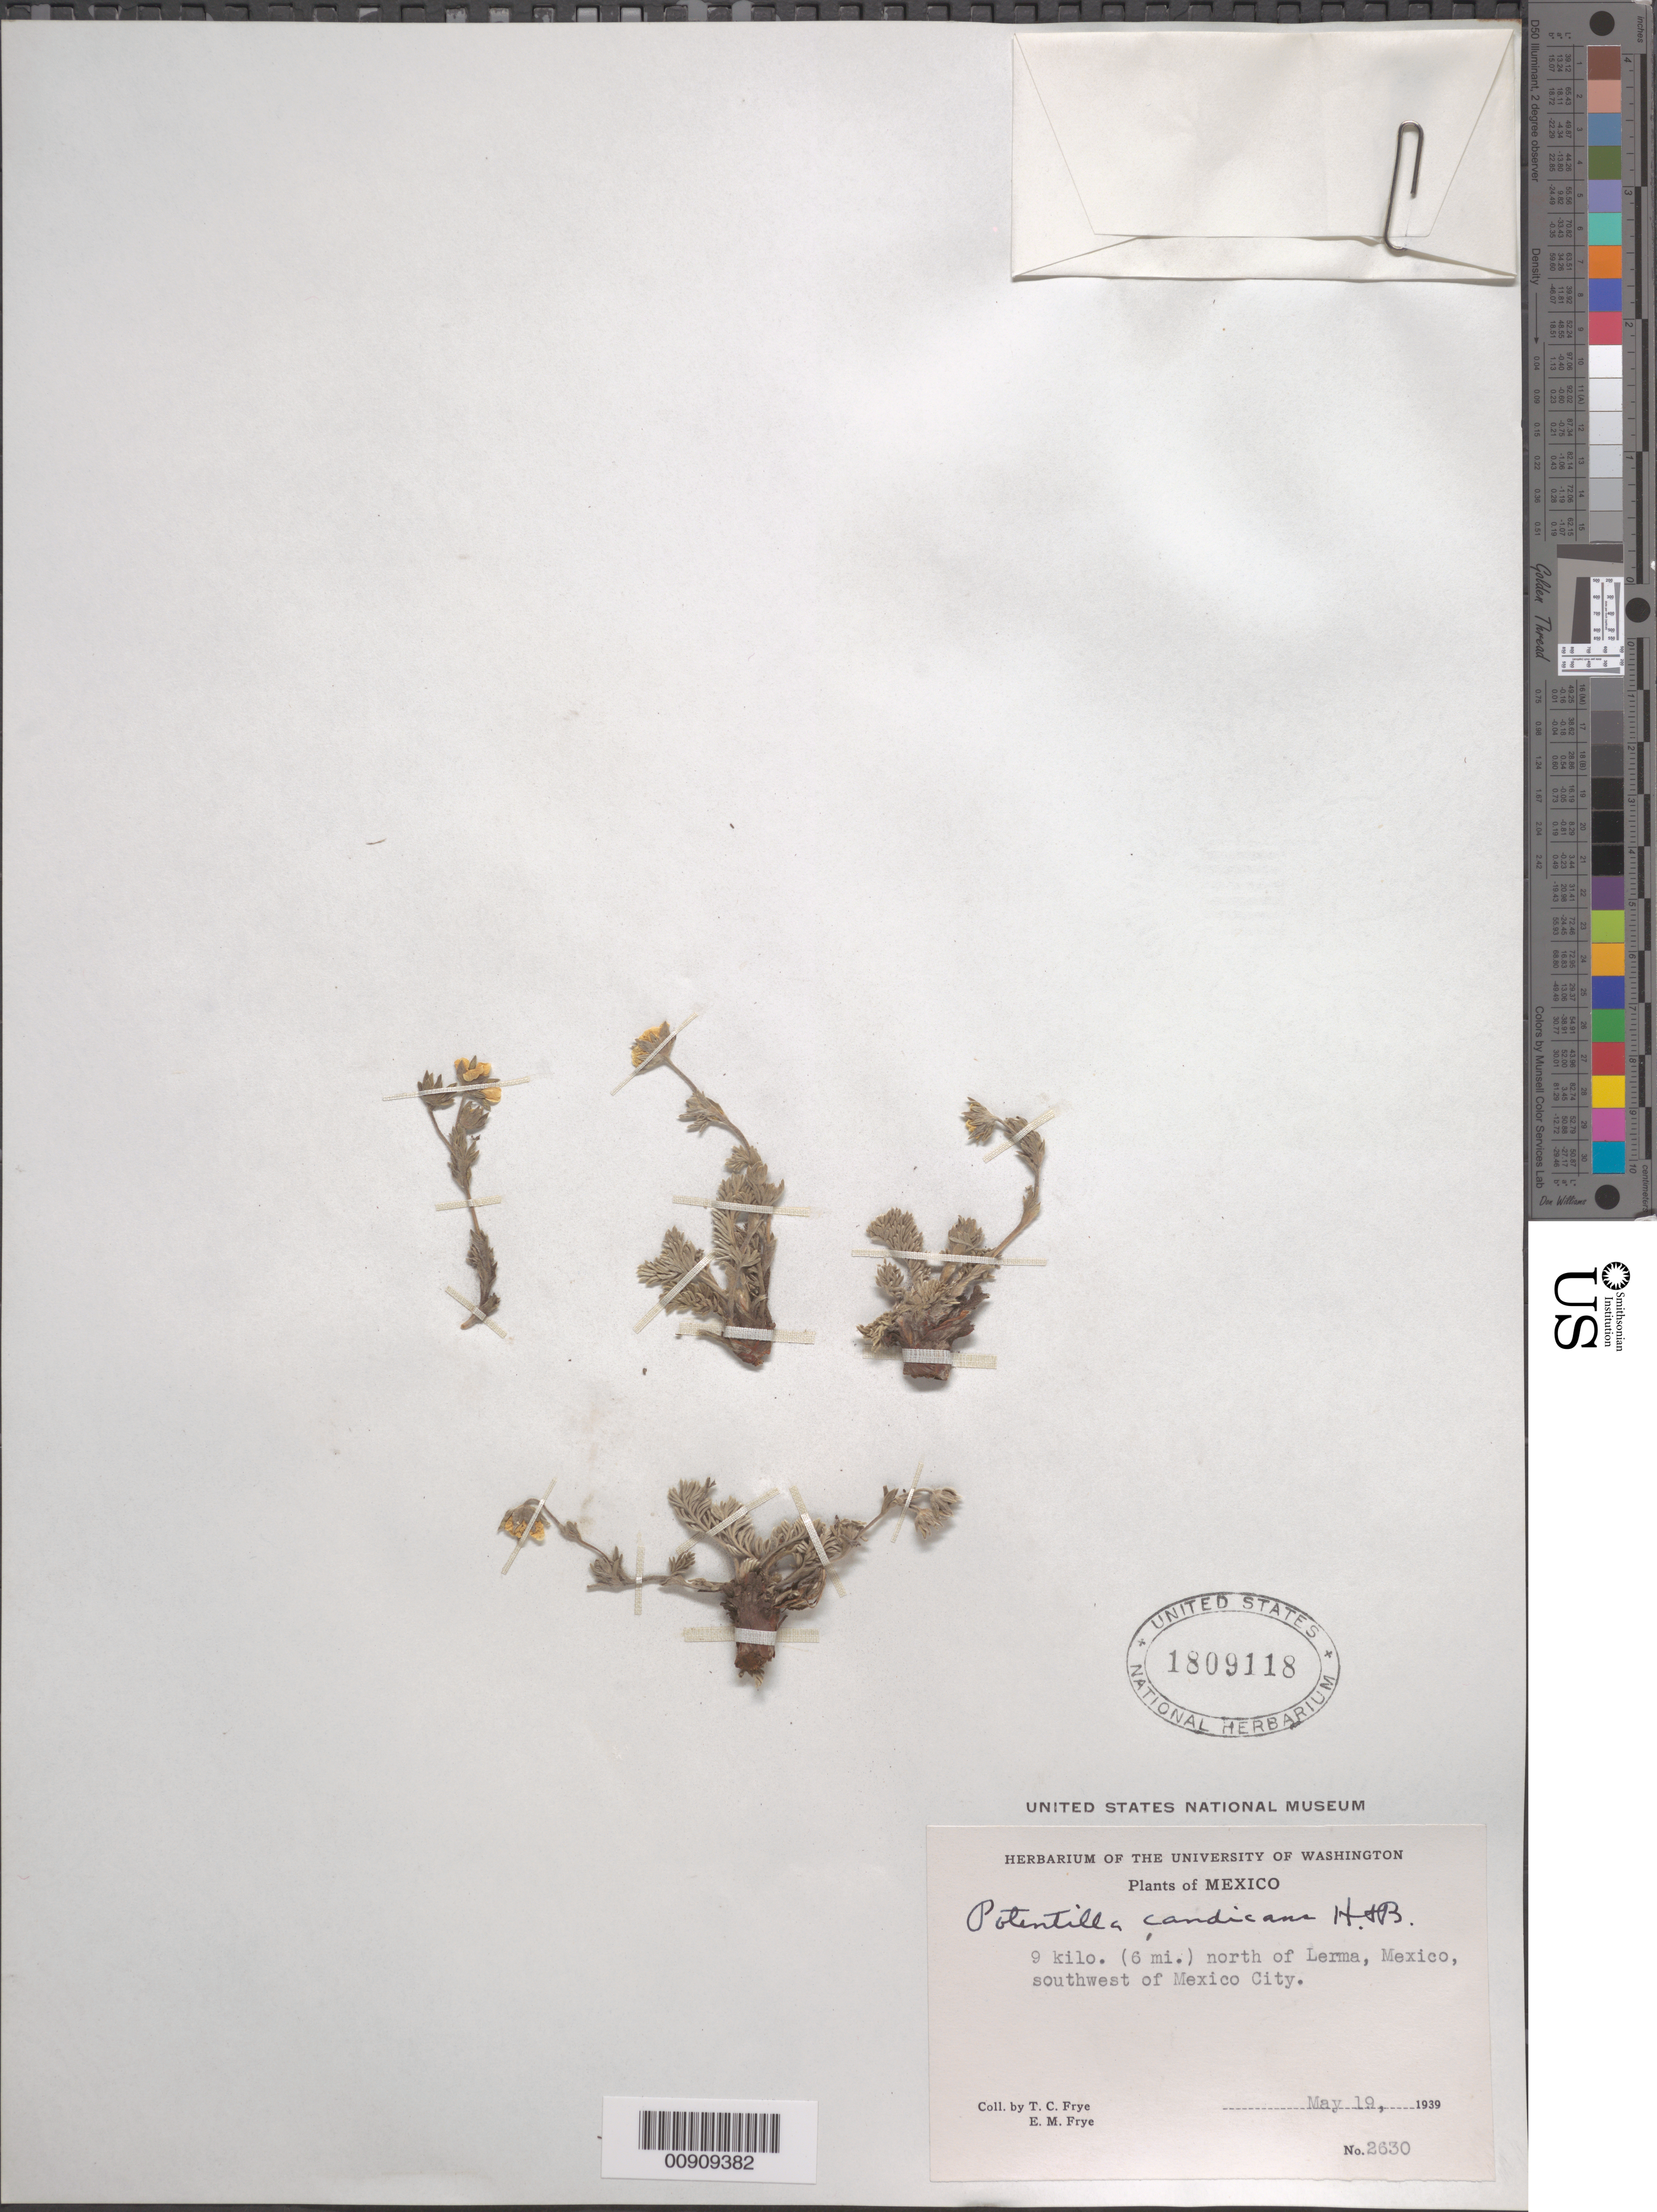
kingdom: Plantae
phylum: Tracheophyta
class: Magnoliopsida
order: Rosales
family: Rosaceae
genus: Potentilla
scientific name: Potentilla candicans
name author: Humb. & Bonpl. ex Nestl.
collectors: T. C. Frye & E. Frye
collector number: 2630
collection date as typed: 19 May 1939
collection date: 1939-05-19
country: Mexico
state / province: México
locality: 9 km. (6 mi.) north of Lerma, State of Mexico, southwest of Mexico City.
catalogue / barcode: US 1809118